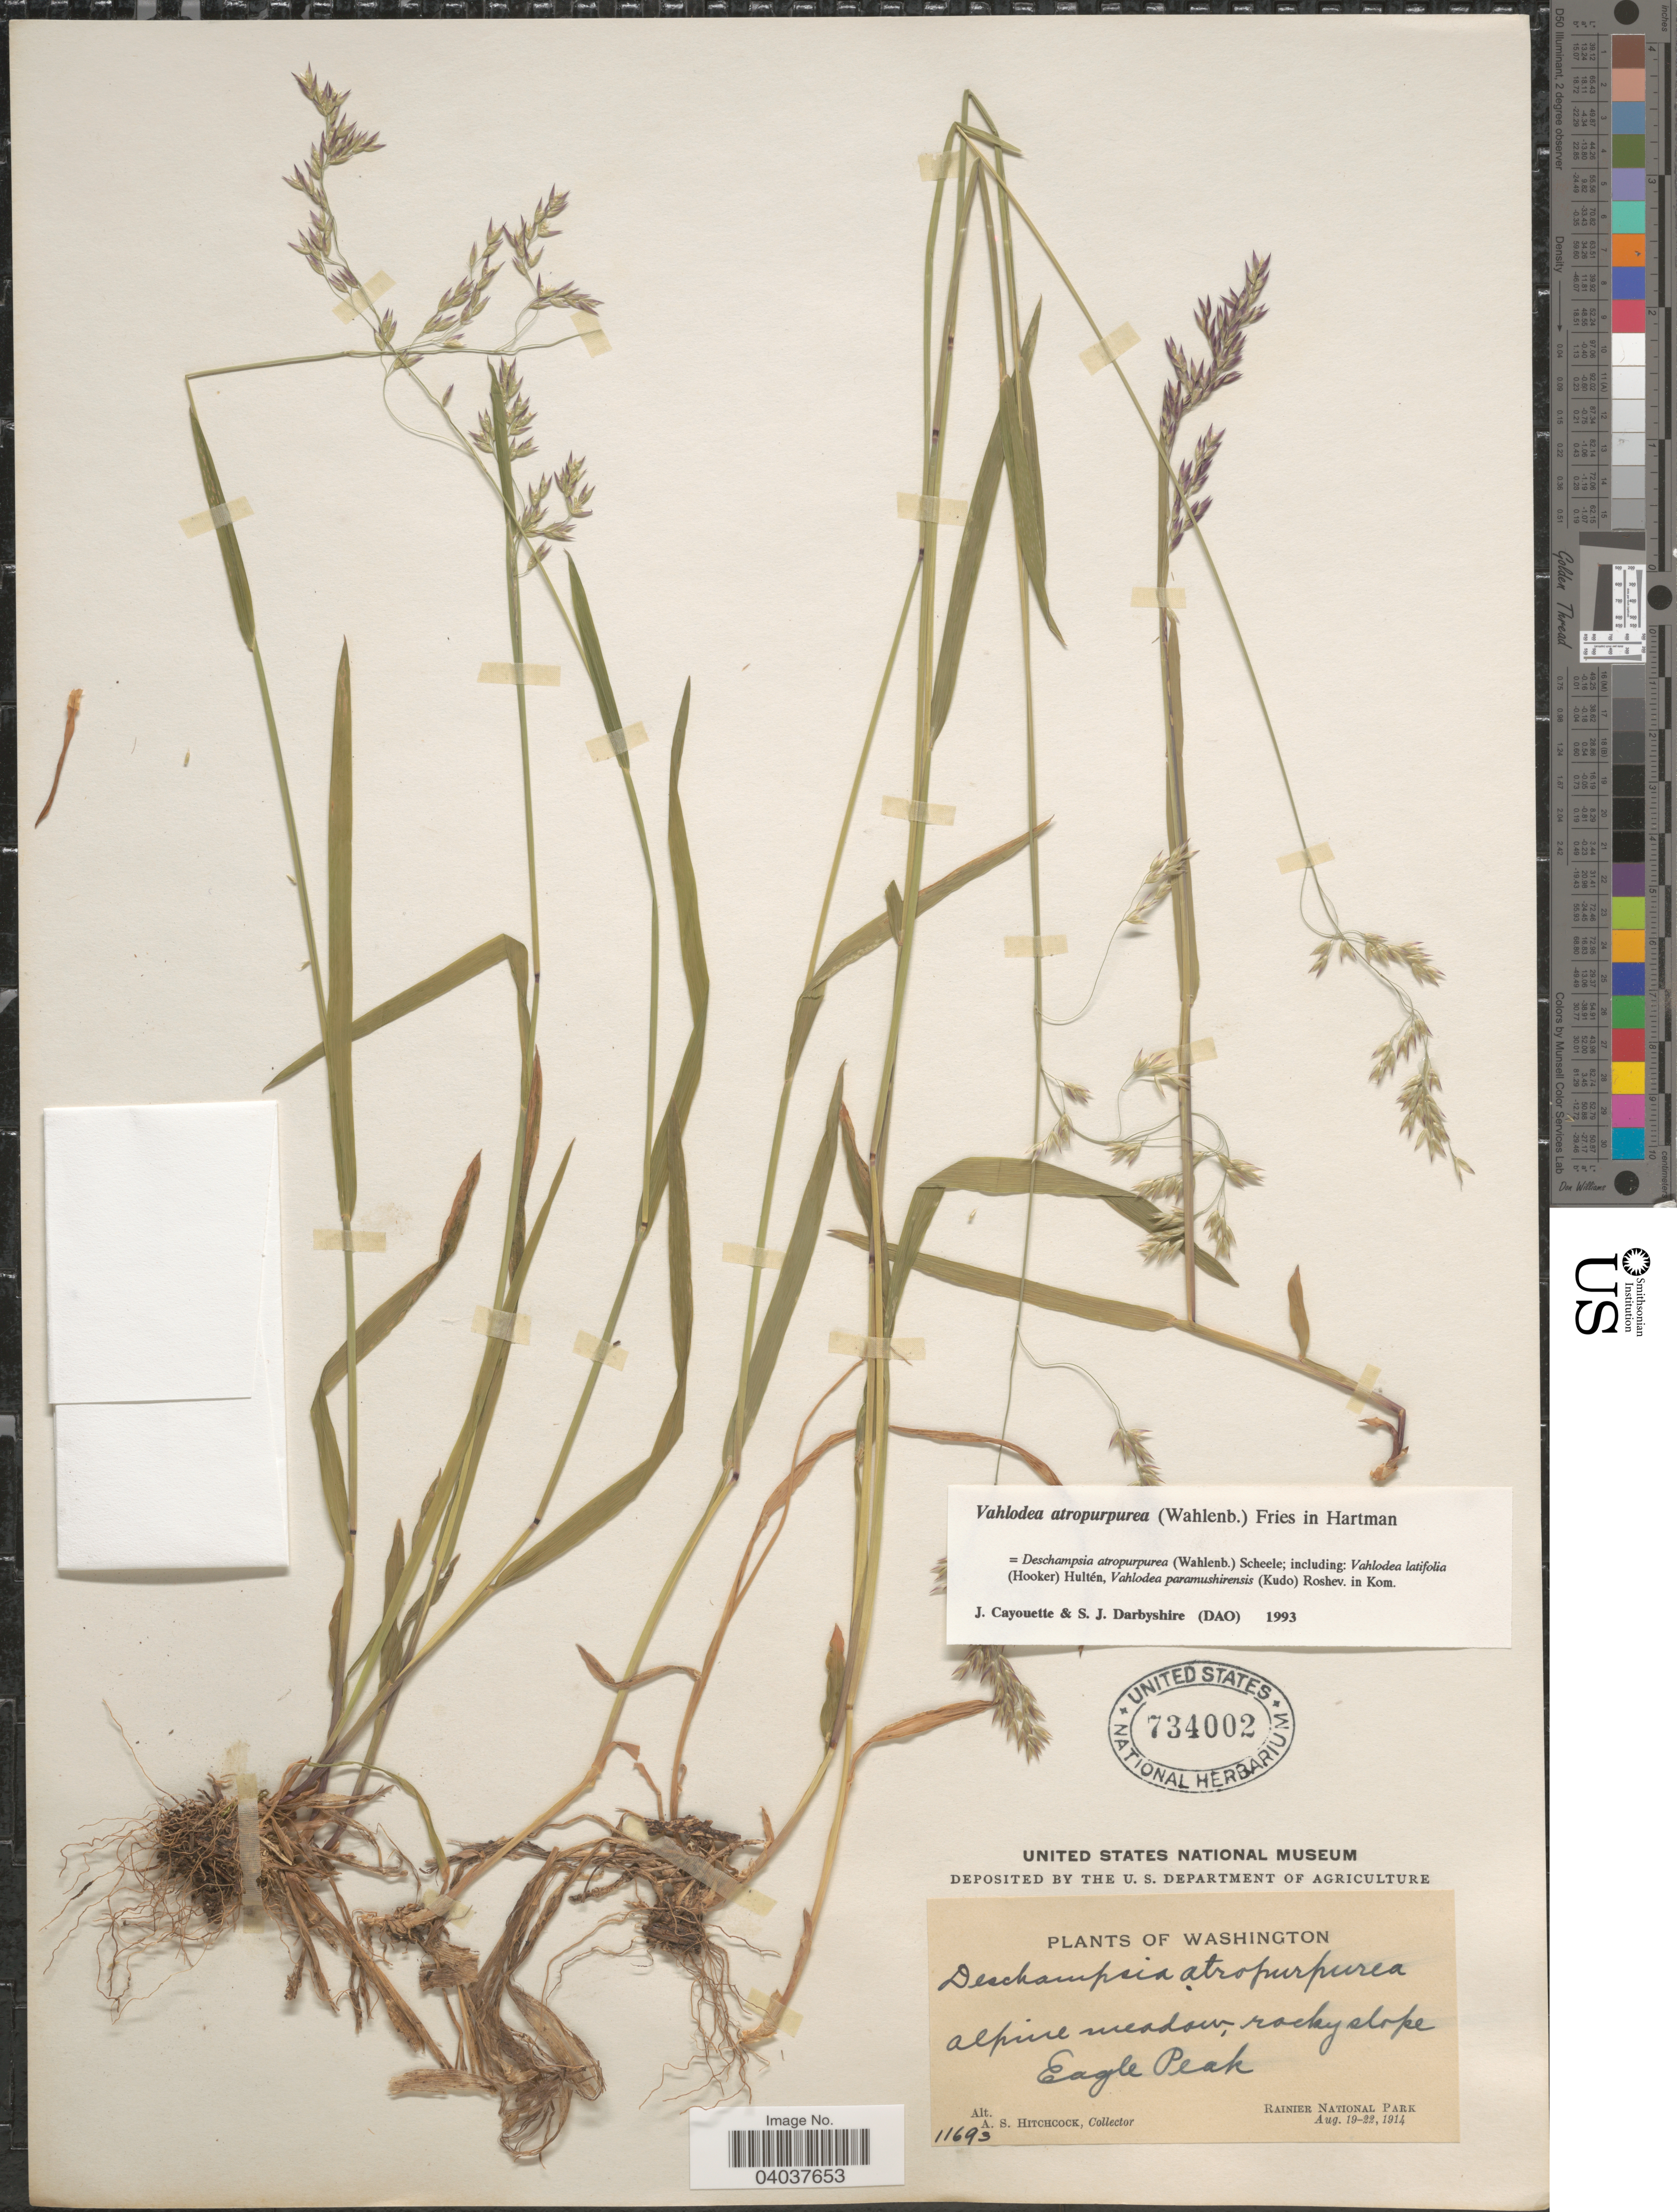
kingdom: Plantae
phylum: Tracheophyta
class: Liliopsida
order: Poales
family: Poaceae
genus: Vahlodea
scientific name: Vahlodea atropurpurea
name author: (Wahlenb.) Fr. ex Hartm.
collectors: A. S. Hitchcock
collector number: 11693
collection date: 1914-08-19/1914-08-22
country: United States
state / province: Washington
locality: Alpine meadow, rocky slope Eagle Peak. Rainier National Park.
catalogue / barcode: US 734002